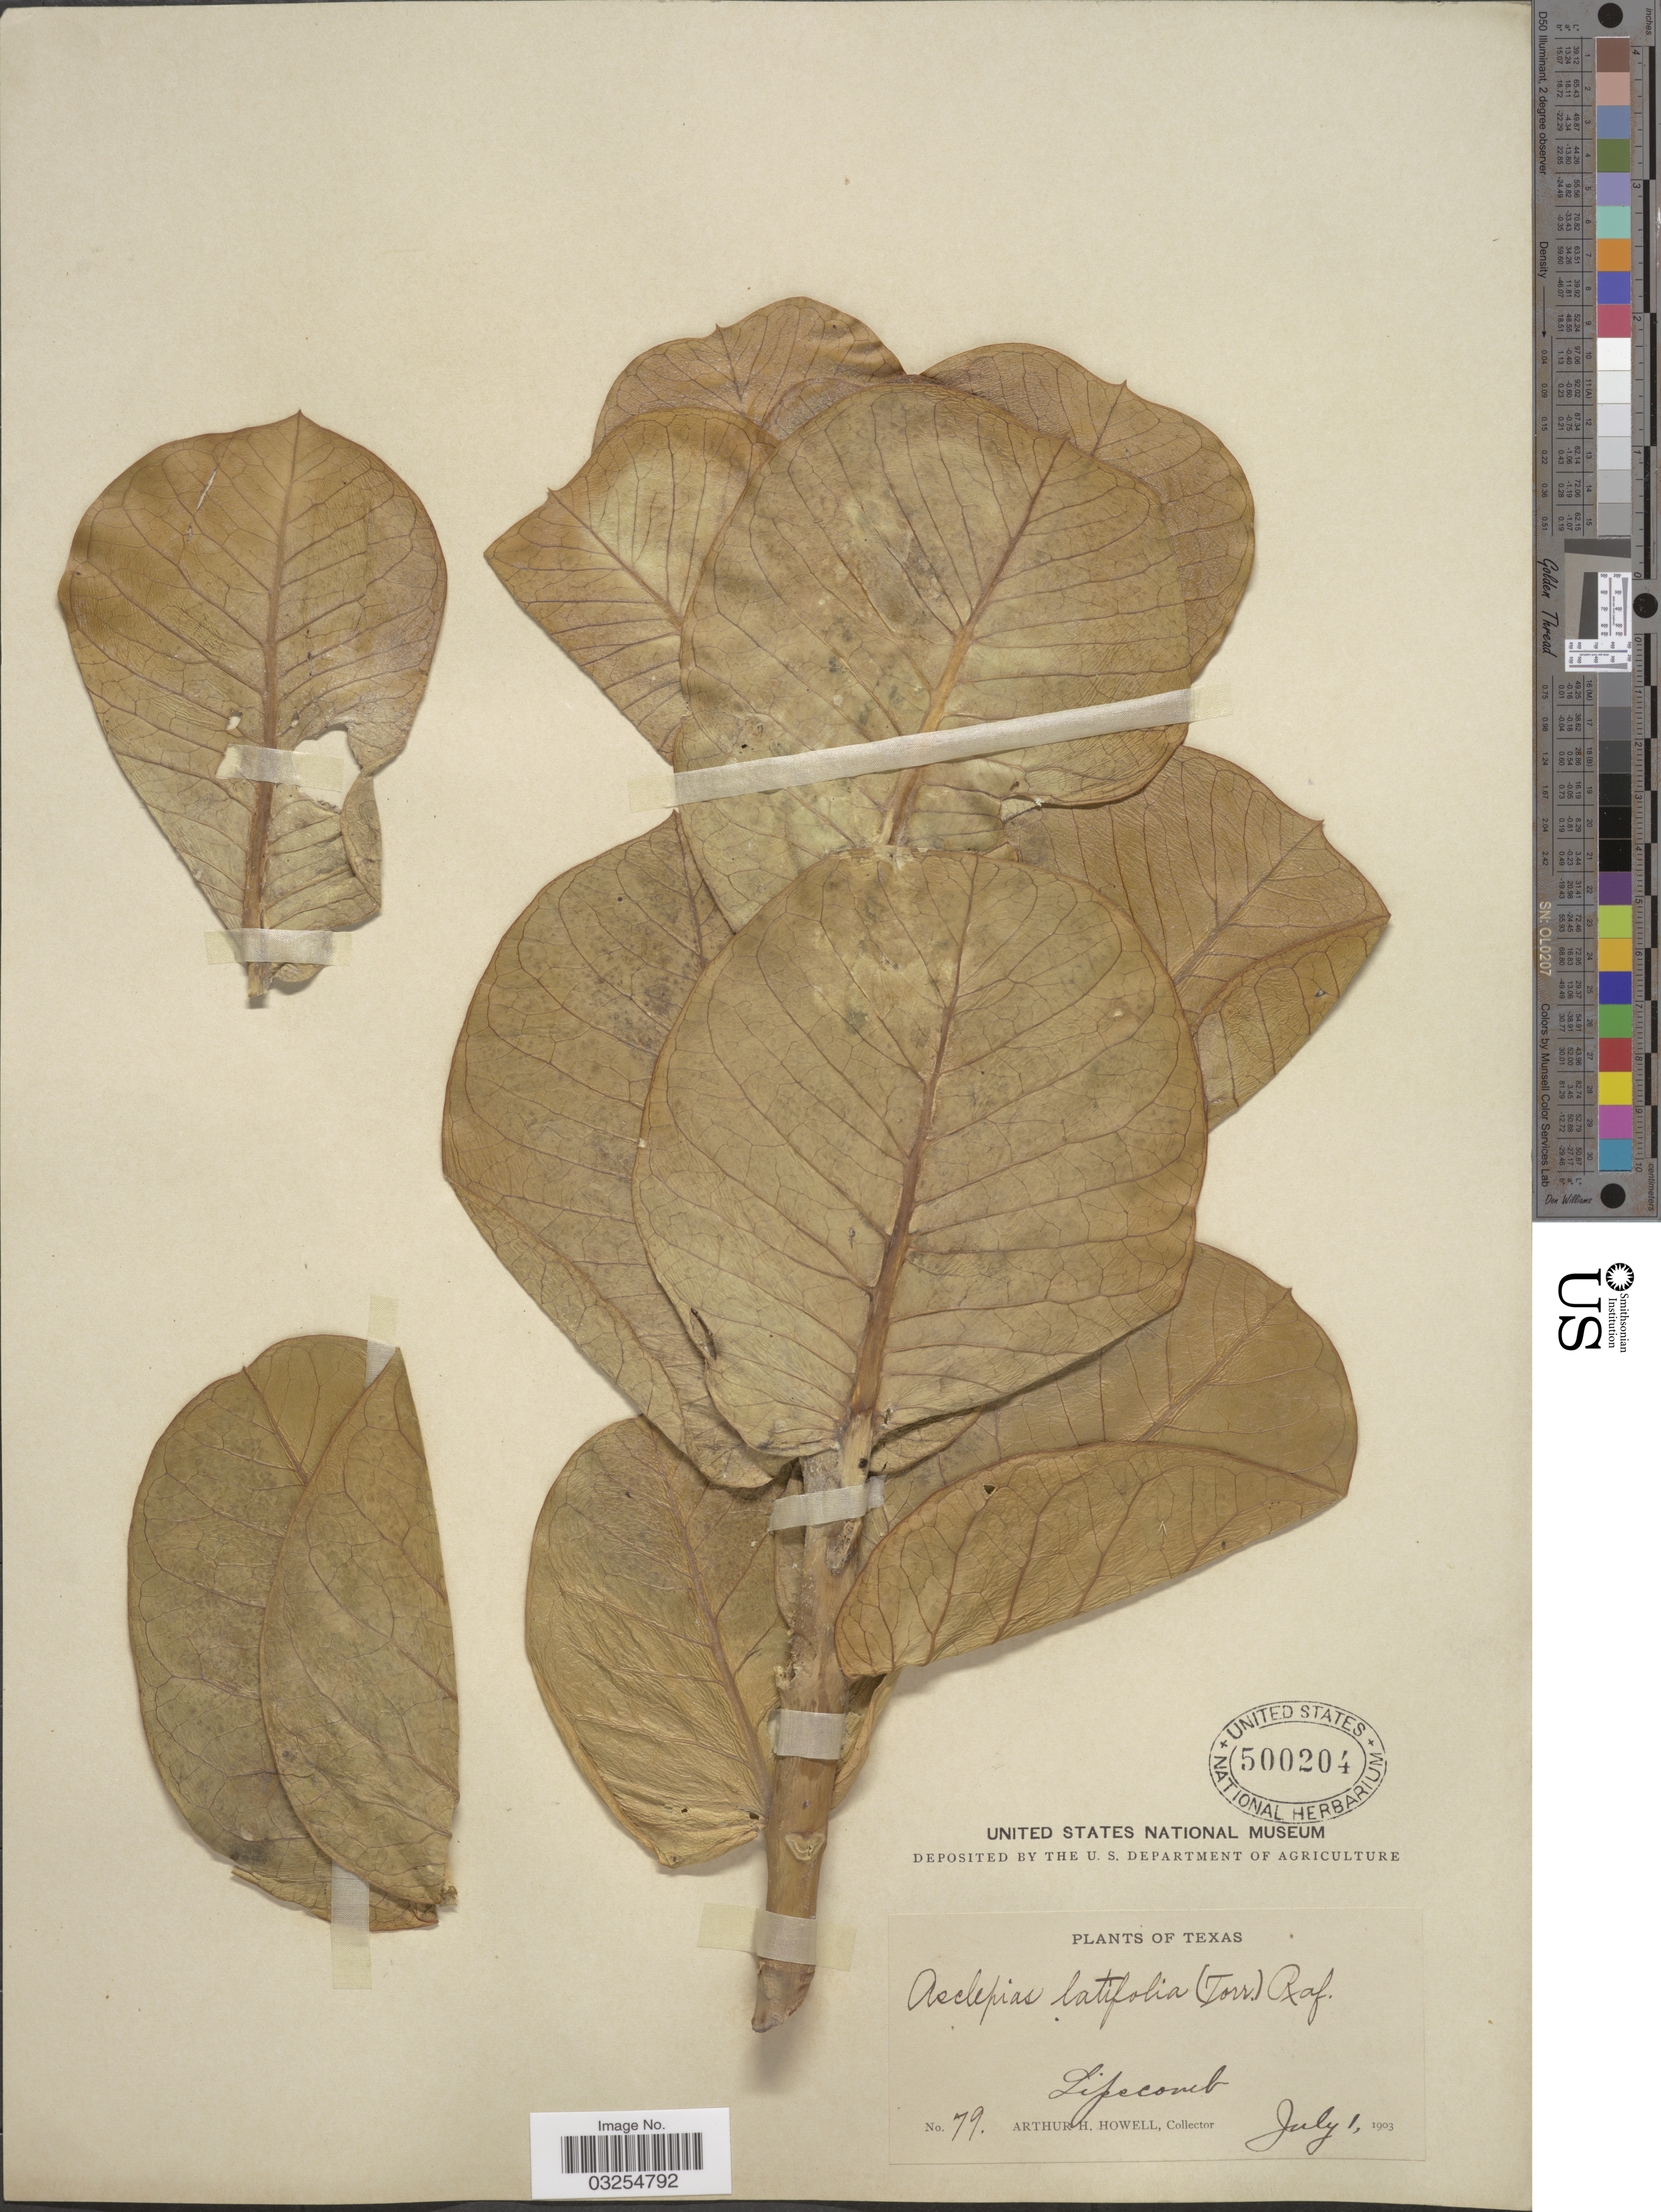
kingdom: Plantae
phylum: Tracheophyta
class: Magnoliopsida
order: Gentianales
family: Apocynaceae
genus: Asclepias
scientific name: Asclepias latifolia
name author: Torr.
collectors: A. H. Howell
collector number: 79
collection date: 1903-07-01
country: United States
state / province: Texas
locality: Lipscomb.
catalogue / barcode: US 500204